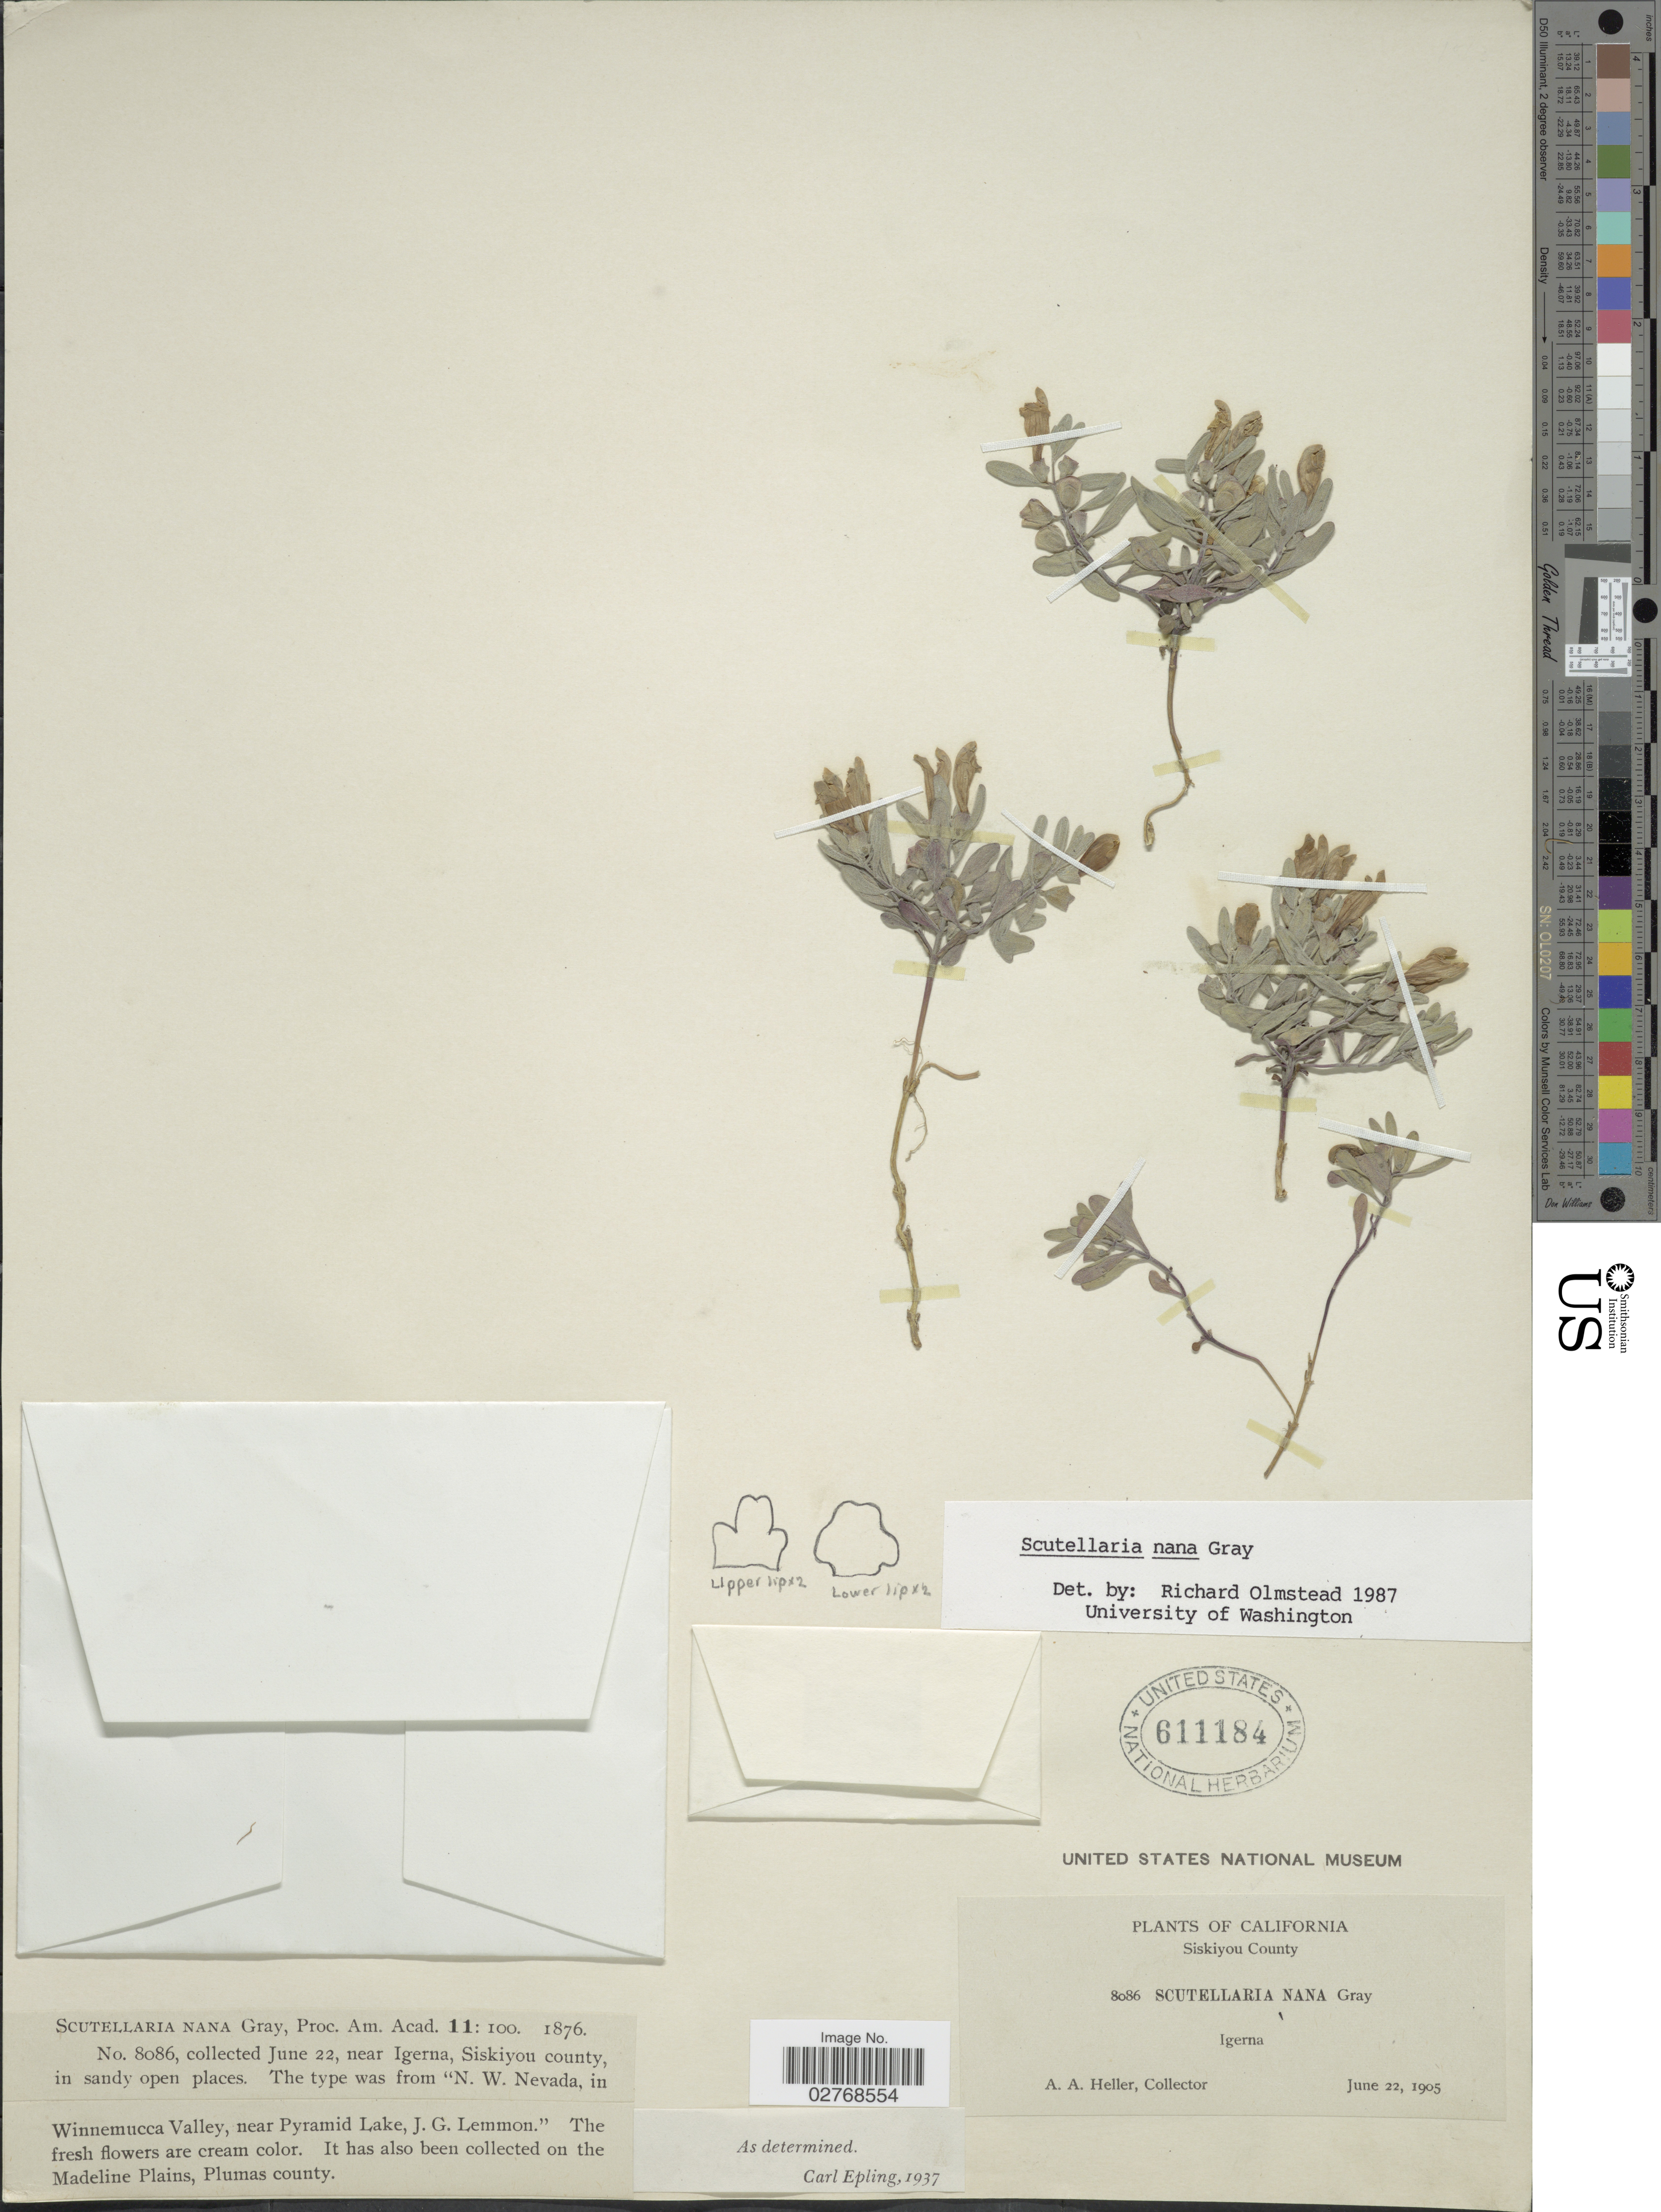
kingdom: Plantae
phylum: Tracheophyta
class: Magnoliopsida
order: Lamiales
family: Lamiaceae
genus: Scutellaria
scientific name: Scutellaria nana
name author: A. Gray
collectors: A. A. Heller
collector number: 8086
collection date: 1905-06-22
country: United States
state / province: California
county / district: Siskiyou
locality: Siskiyou County. Near Igerna.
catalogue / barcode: US 611184